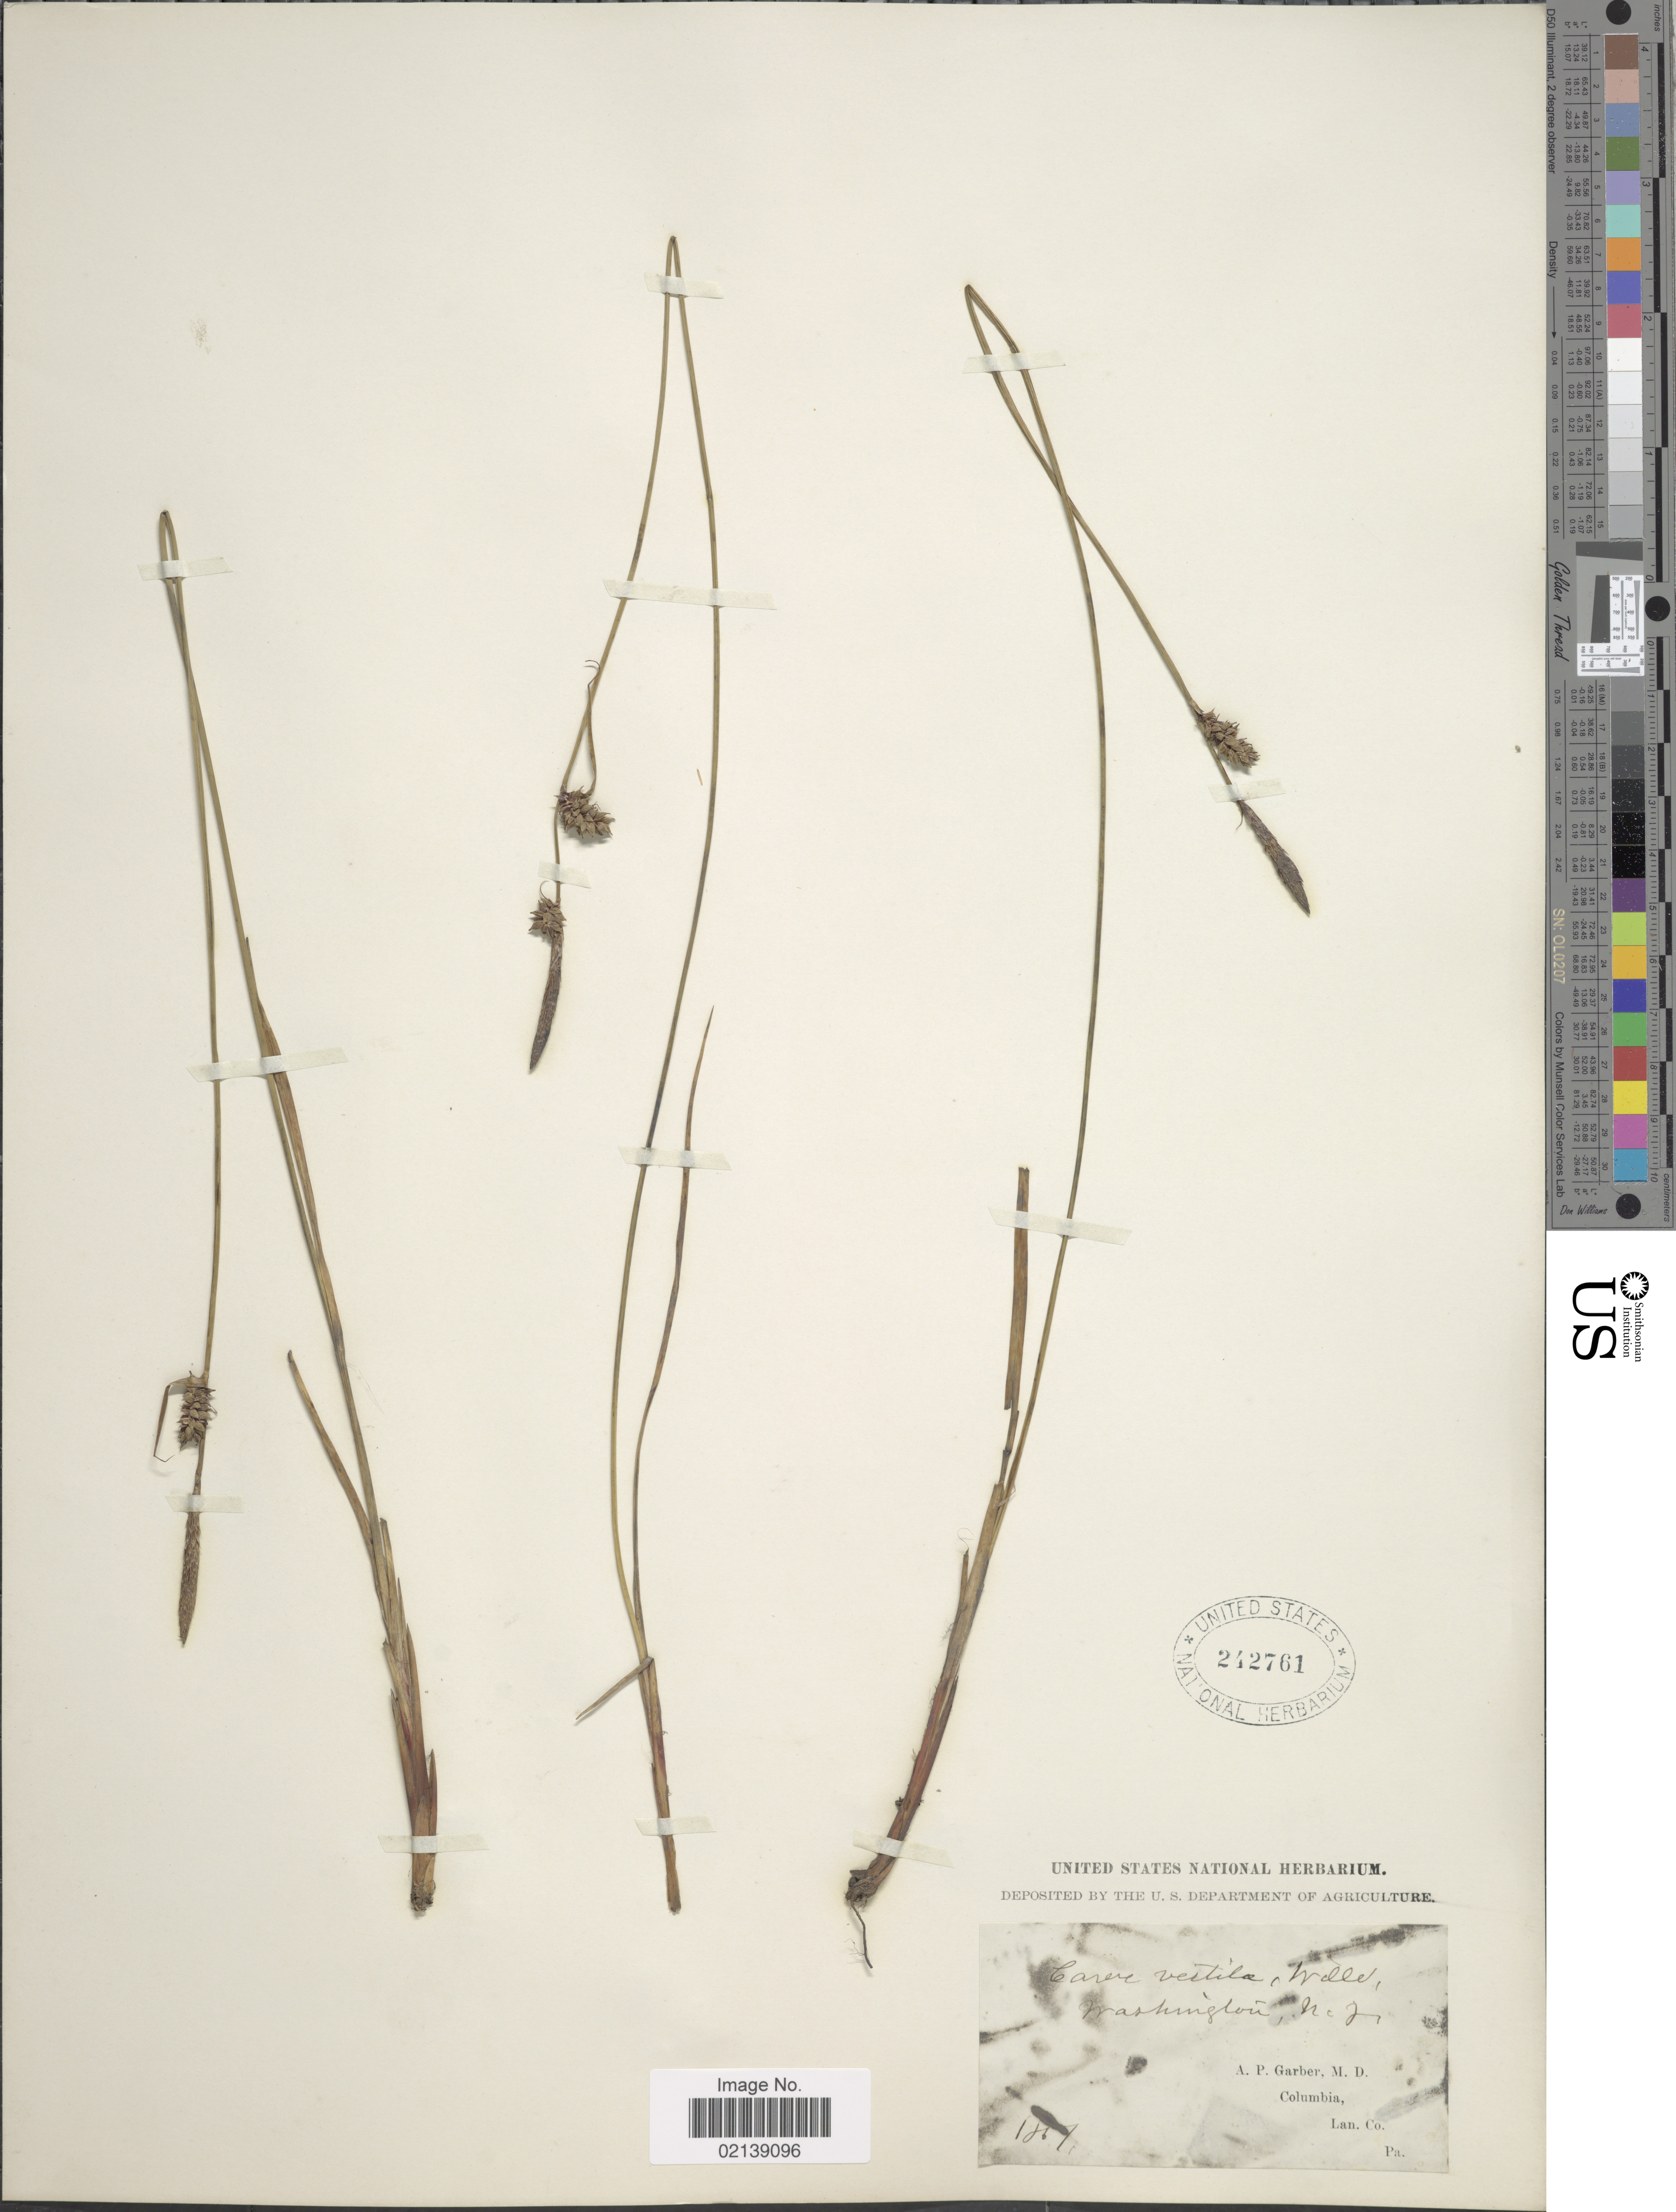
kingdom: Plantae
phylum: Tracheophyta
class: Liliopsida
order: Poales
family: Cyperaceae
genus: Carex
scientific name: Carex vestita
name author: Willd.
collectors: A. P. Garber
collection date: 1861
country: United States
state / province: New Jersey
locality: Washington, N. J.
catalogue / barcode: US 242761